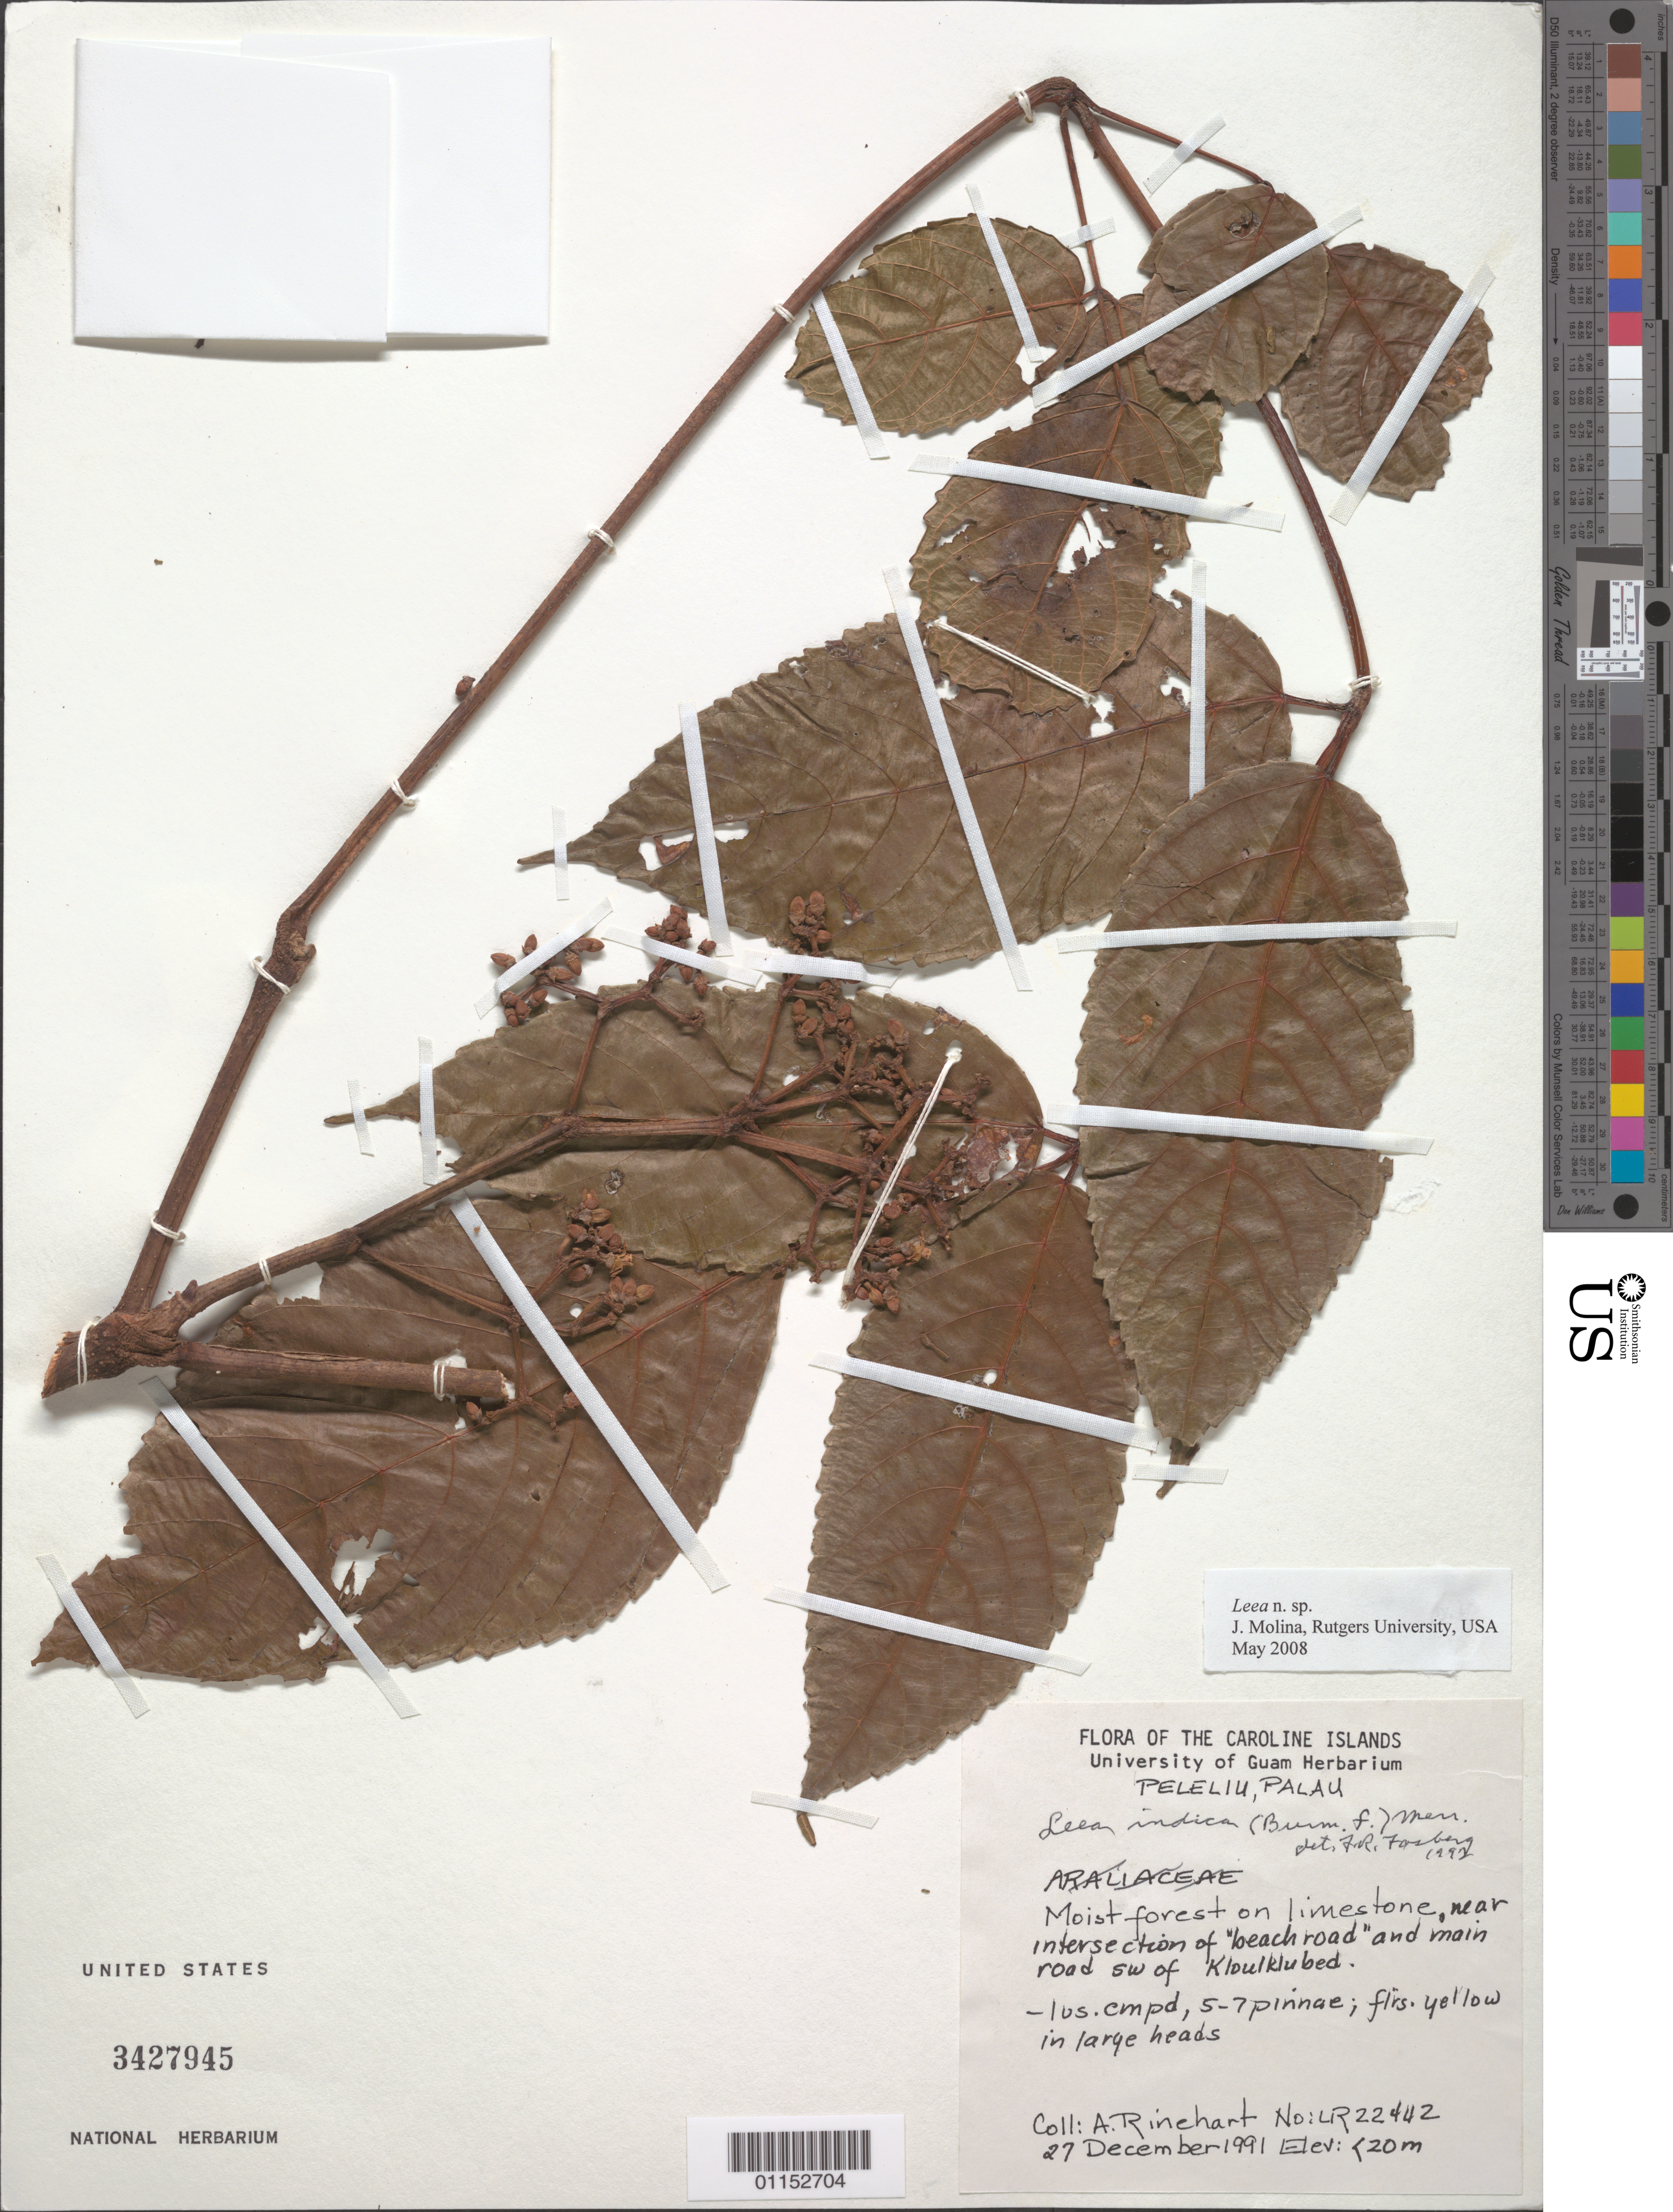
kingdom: Plantae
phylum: Tracheophyta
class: Magnoliopsida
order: Vitales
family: Vitaceae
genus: Leea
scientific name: Leea sp.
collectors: A. Rinehart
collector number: LR 22442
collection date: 1991-12-27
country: Palau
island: Beliliou [Peleliu]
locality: Peleliu. Near intersection of "beach road" and main road SW of Kloulklubed.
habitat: Moist forest on limestone.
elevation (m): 20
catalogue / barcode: US 3427945